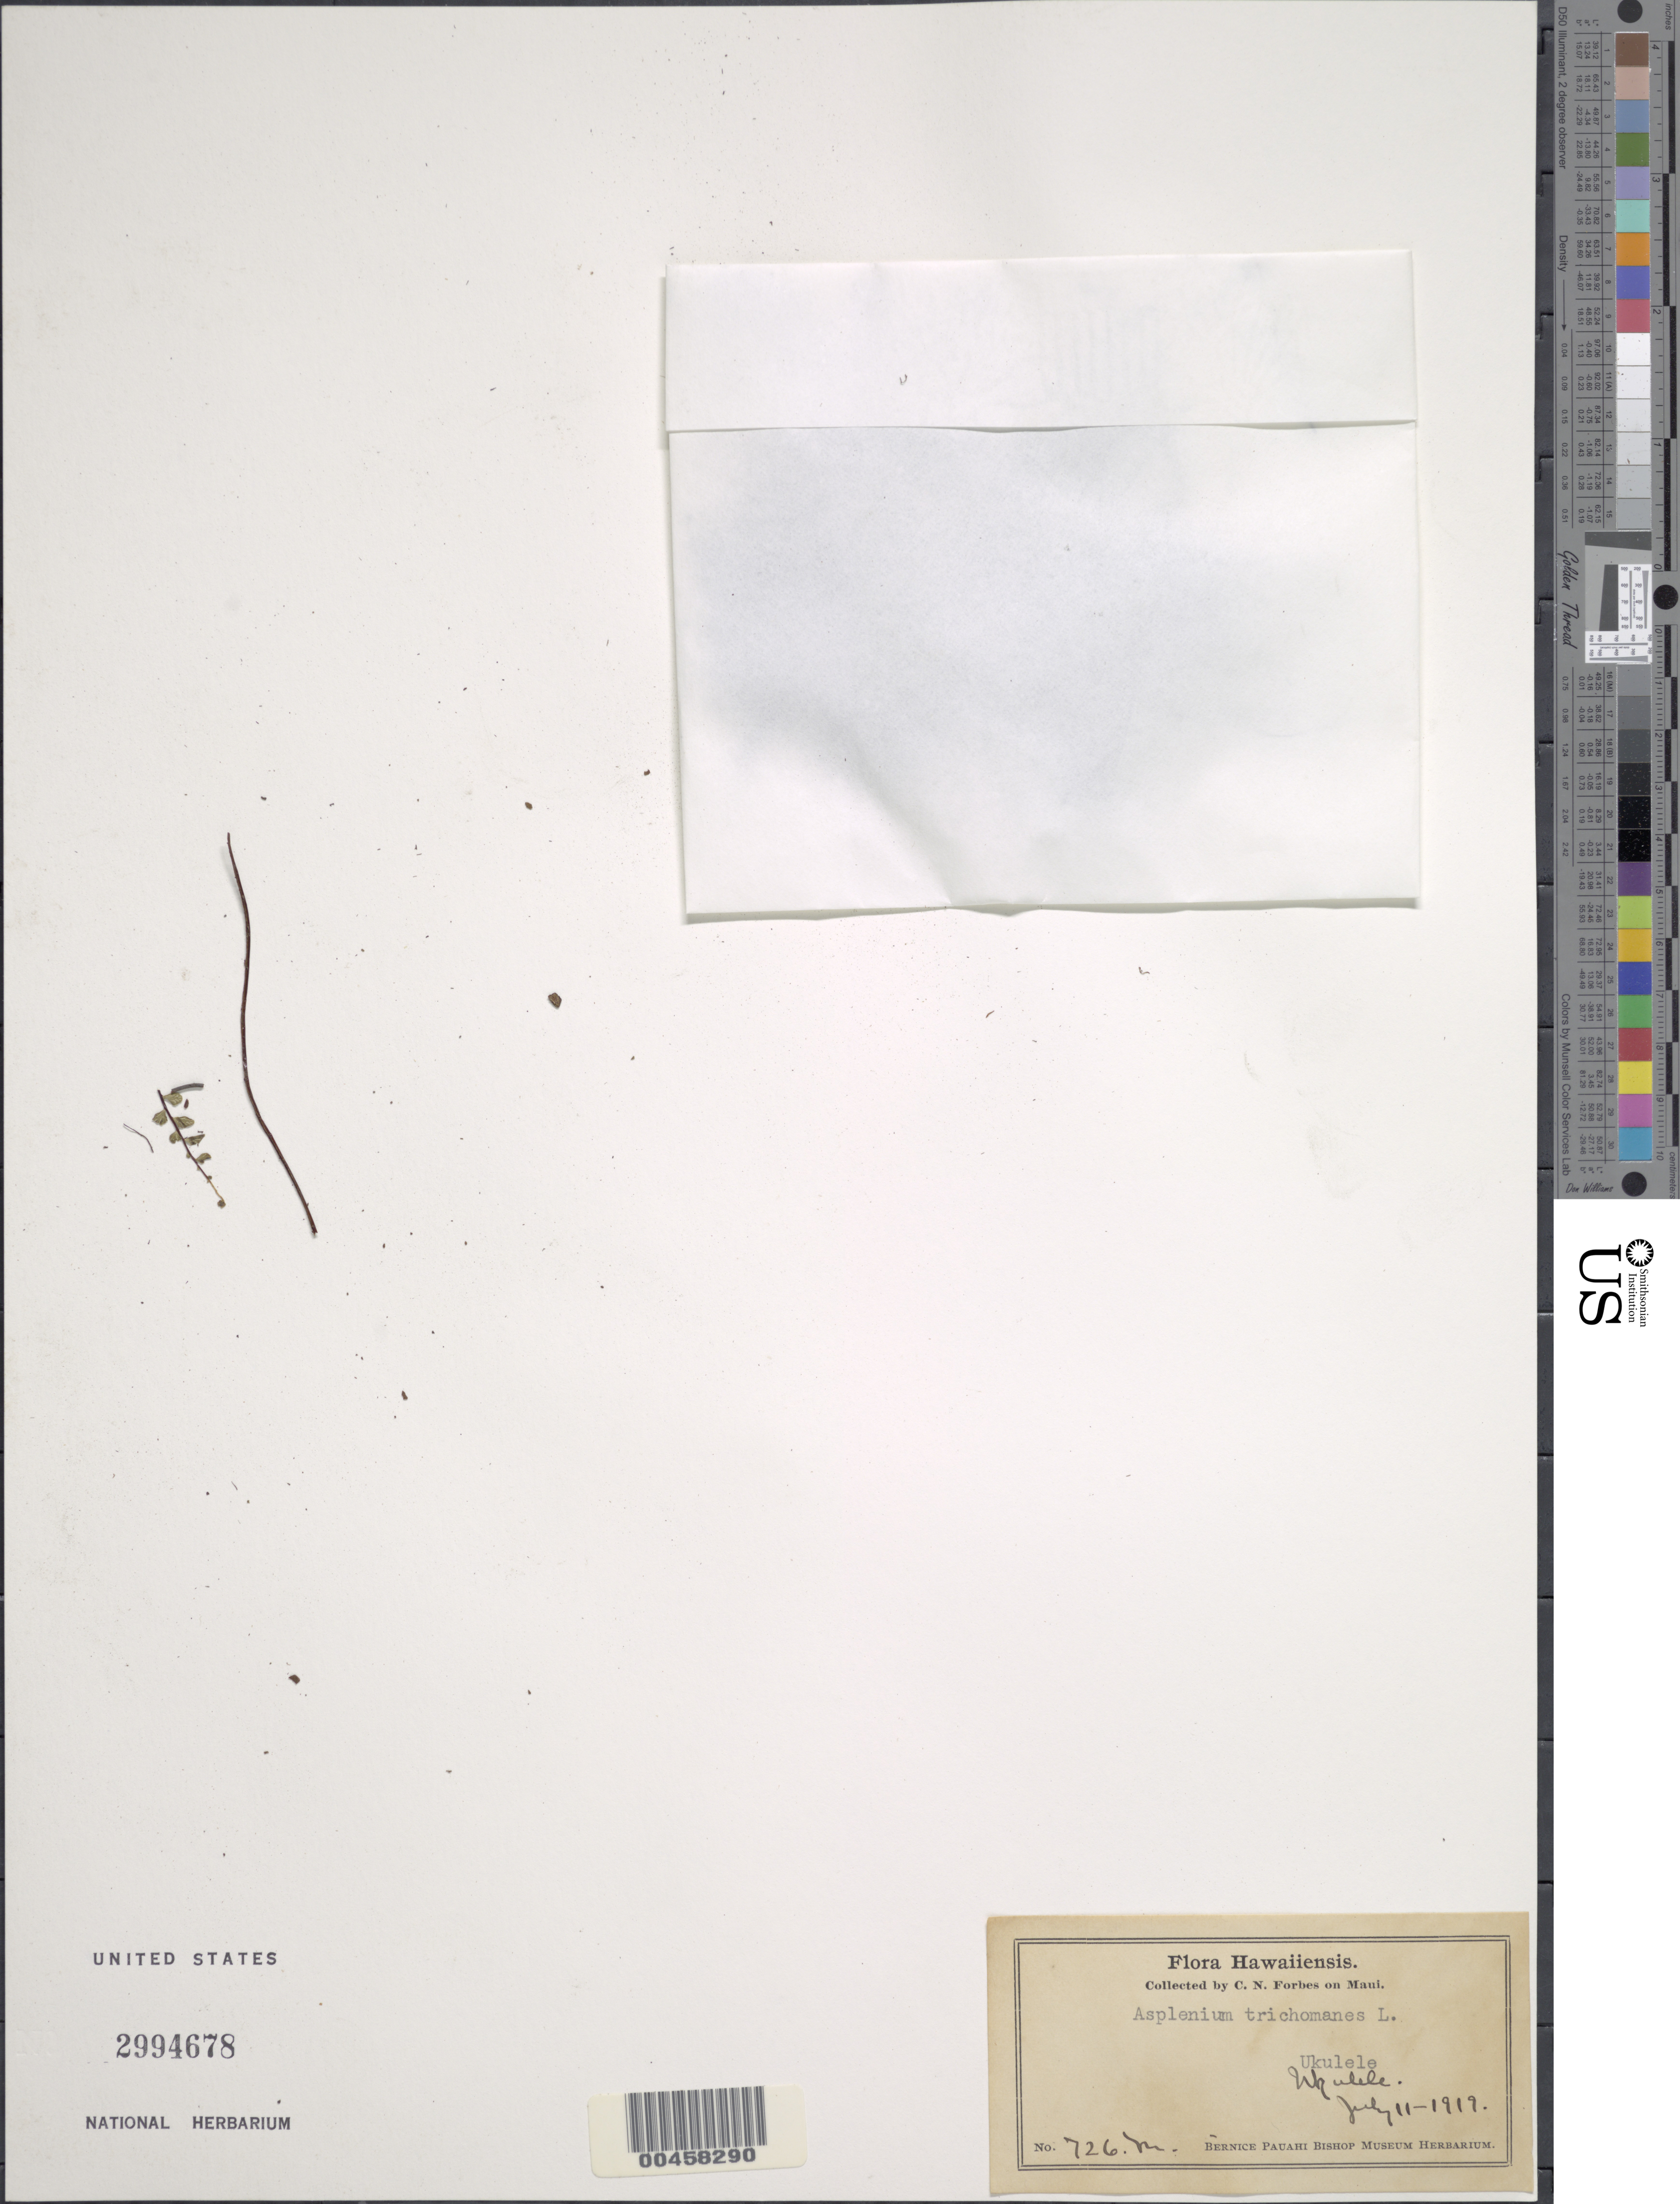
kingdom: Plantae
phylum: Tracheophyta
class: Polypodiopsida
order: Polypodiales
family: Aspleniaceae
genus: Asplenium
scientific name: Asplenium trichomanes subsp. densum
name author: (Brack.) W.H. Wagner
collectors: C. N. Forbes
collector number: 726.M.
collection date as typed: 11 Jul 1919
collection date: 1919-07-11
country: United States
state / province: Hawaii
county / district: Maui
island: Maui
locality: Ukulele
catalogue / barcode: US 2994678